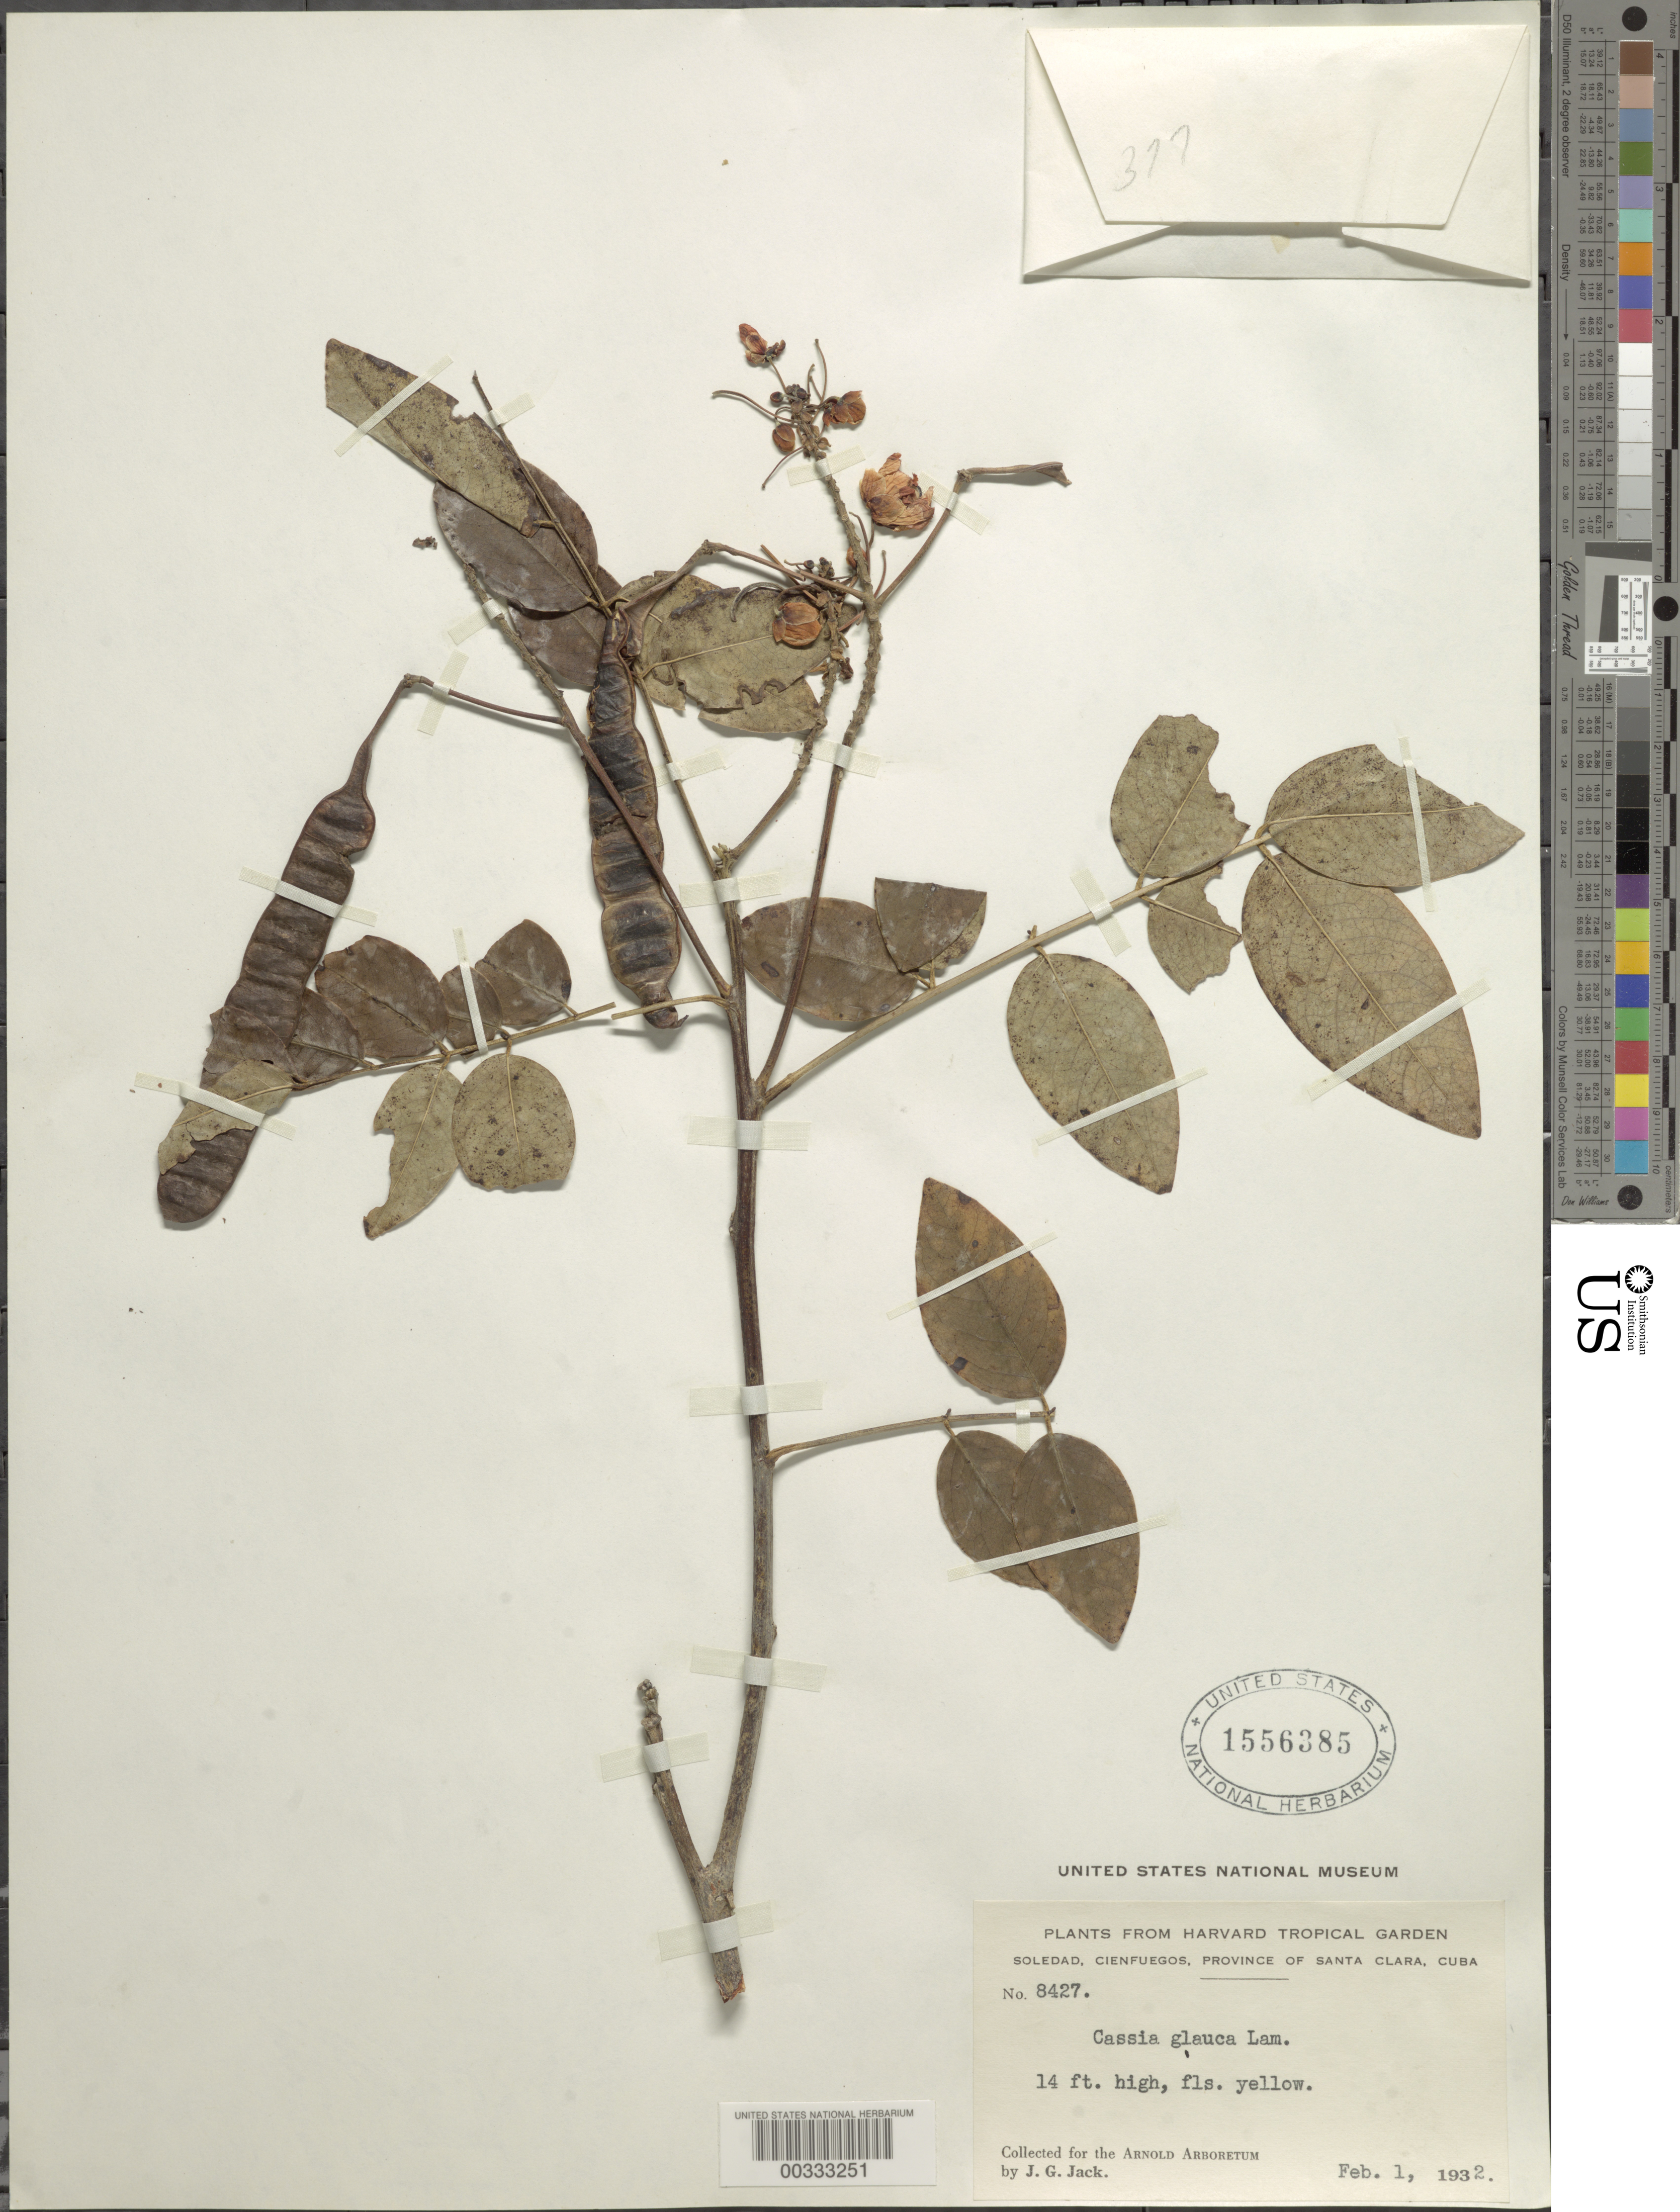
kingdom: Plantae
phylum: Tracheophyta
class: Magnoliopsida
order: Fabales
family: Fabaceae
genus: Senna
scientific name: Senna surattensis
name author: (Burm. f.) H.S. Irwin & Barneby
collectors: J. G. Jack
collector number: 8427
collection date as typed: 01 Feb 1932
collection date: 1932-02-01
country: Cuba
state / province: Las Villas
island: Greater Antilles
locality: Harvard tropical garden, soledad, cienfuegos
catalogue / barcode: US 1556385